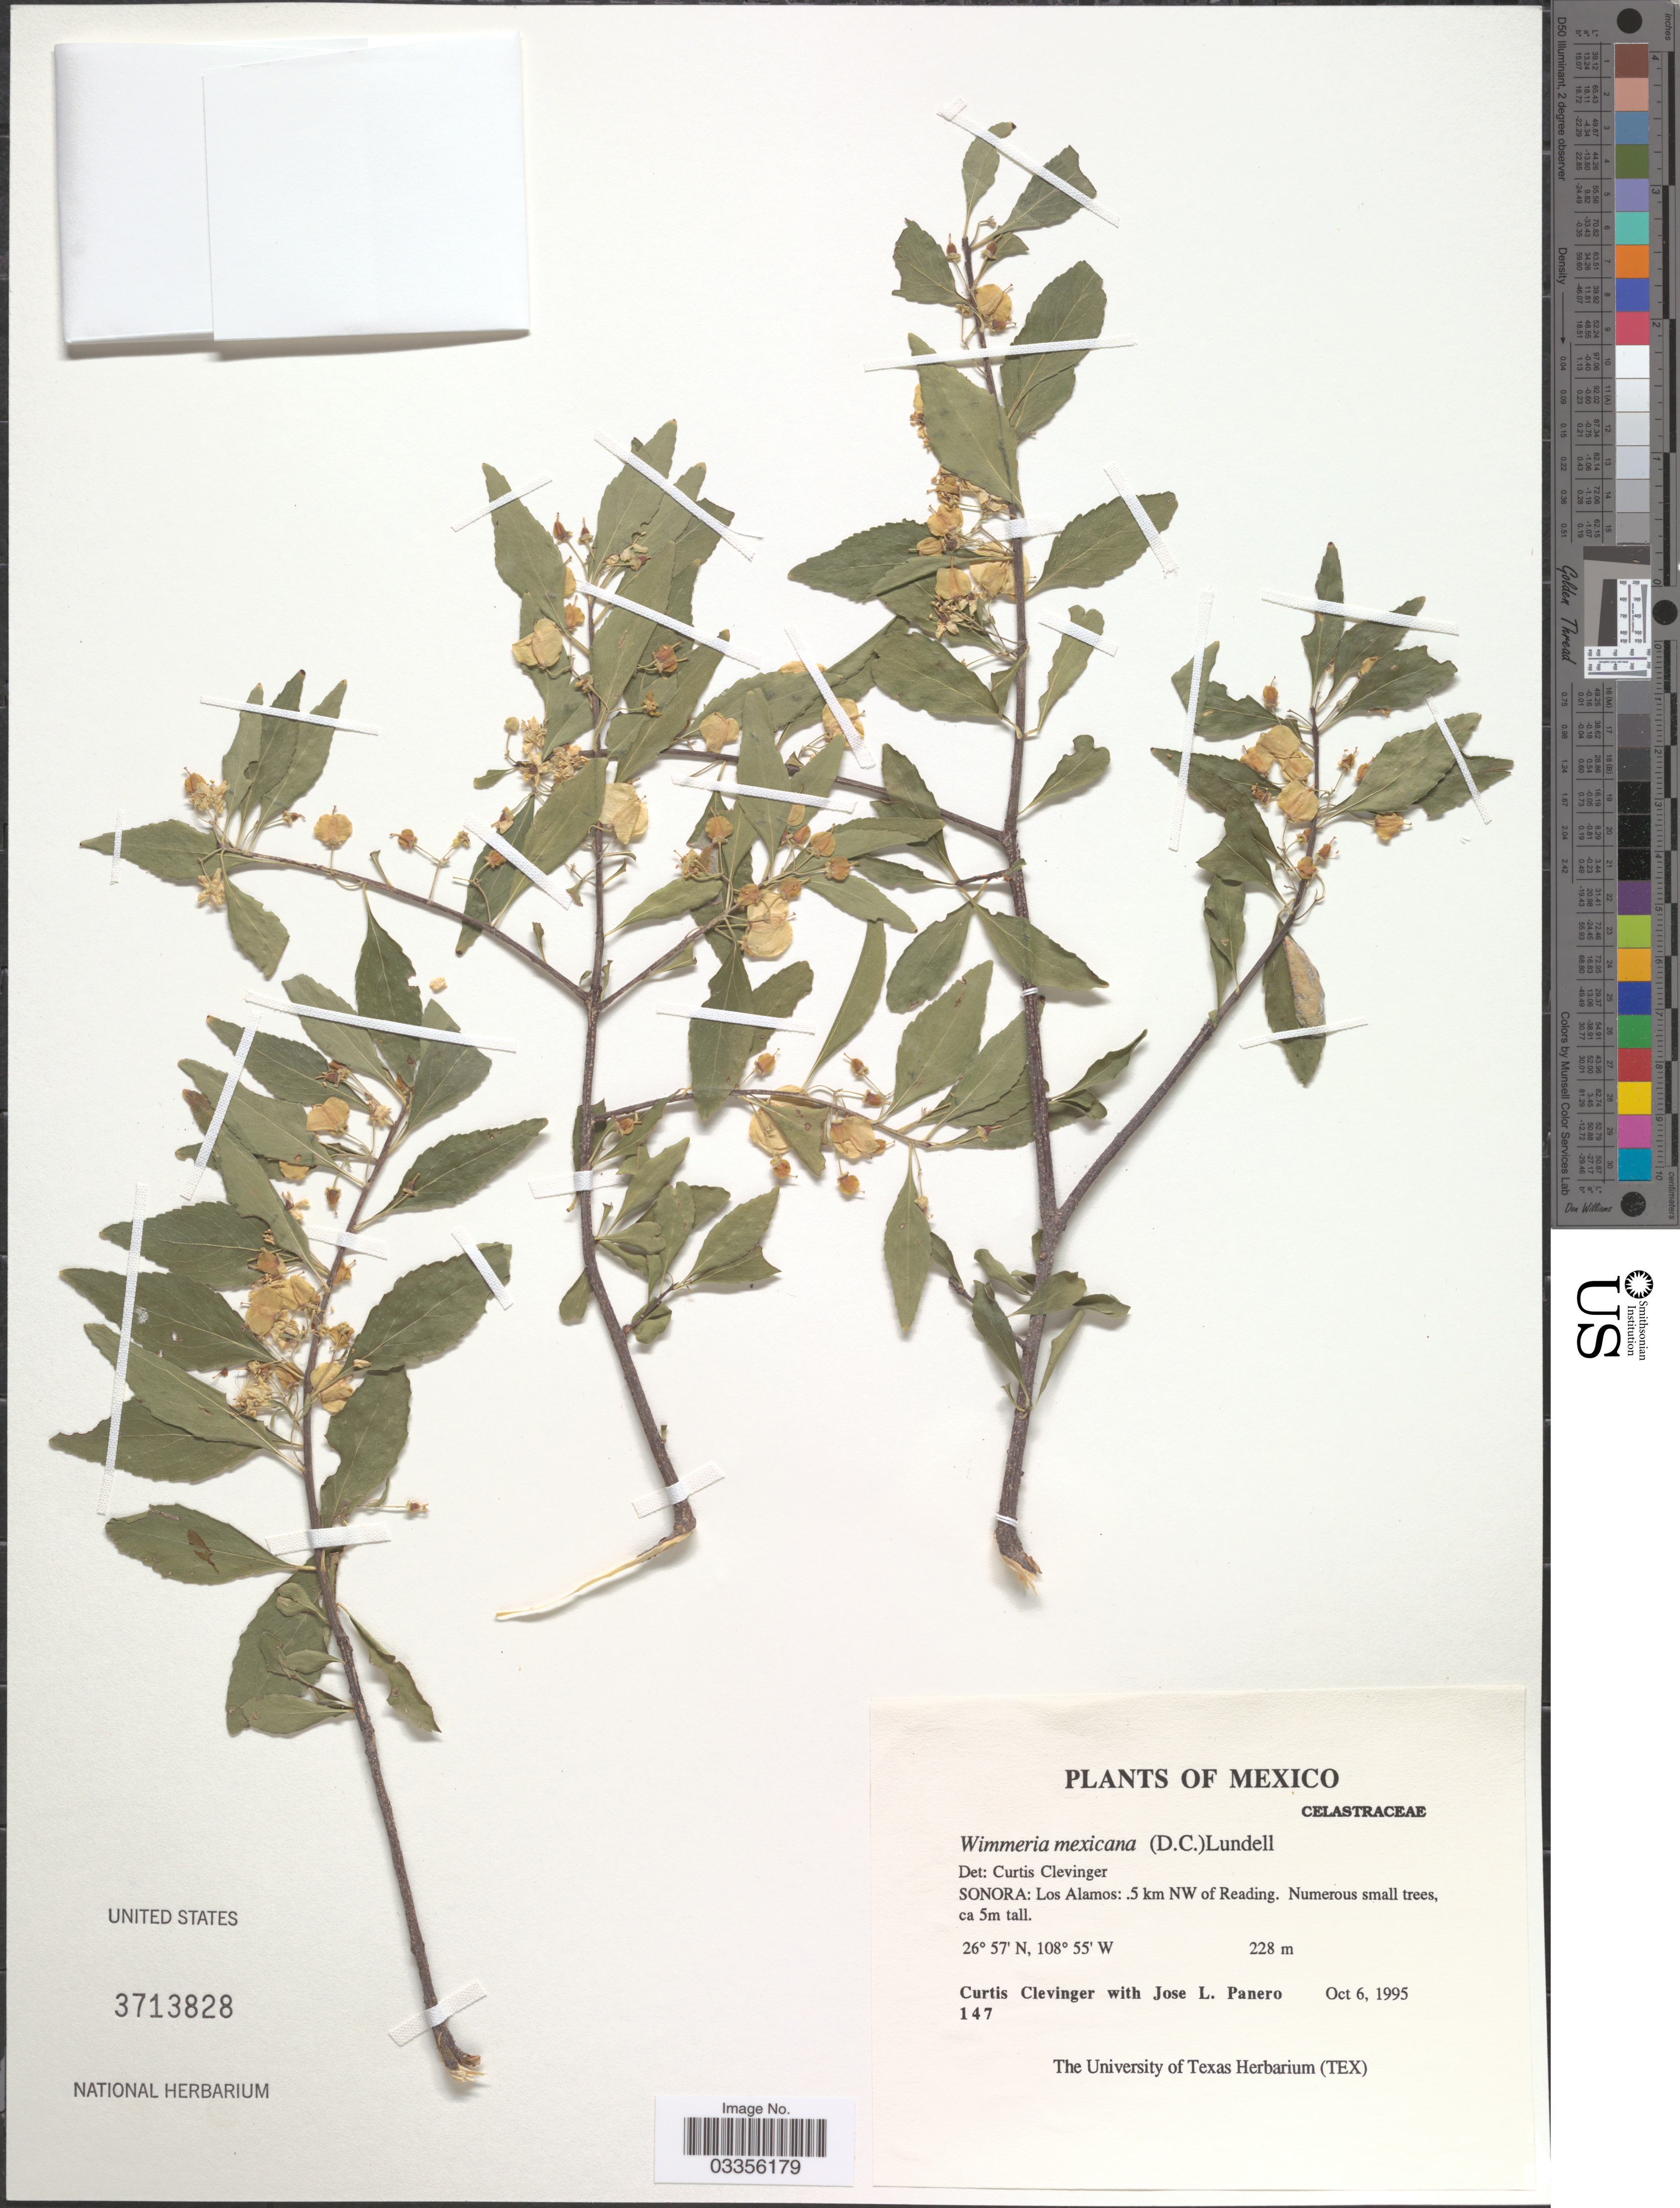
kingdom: Plantae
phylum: Tracheophyta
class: Magnoliopsida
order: Celastrales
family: Celastraceae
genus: Wimmeria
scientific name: Wimmeria mexicana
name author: (DC.) Lundell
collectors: C. Clevinger & J. L. Panero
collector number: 147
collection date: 1995-10-06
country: Mexico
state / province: Sonora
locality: Los Alamos: .5 km NW of Reading.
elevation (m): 228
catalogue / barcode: US 3713828